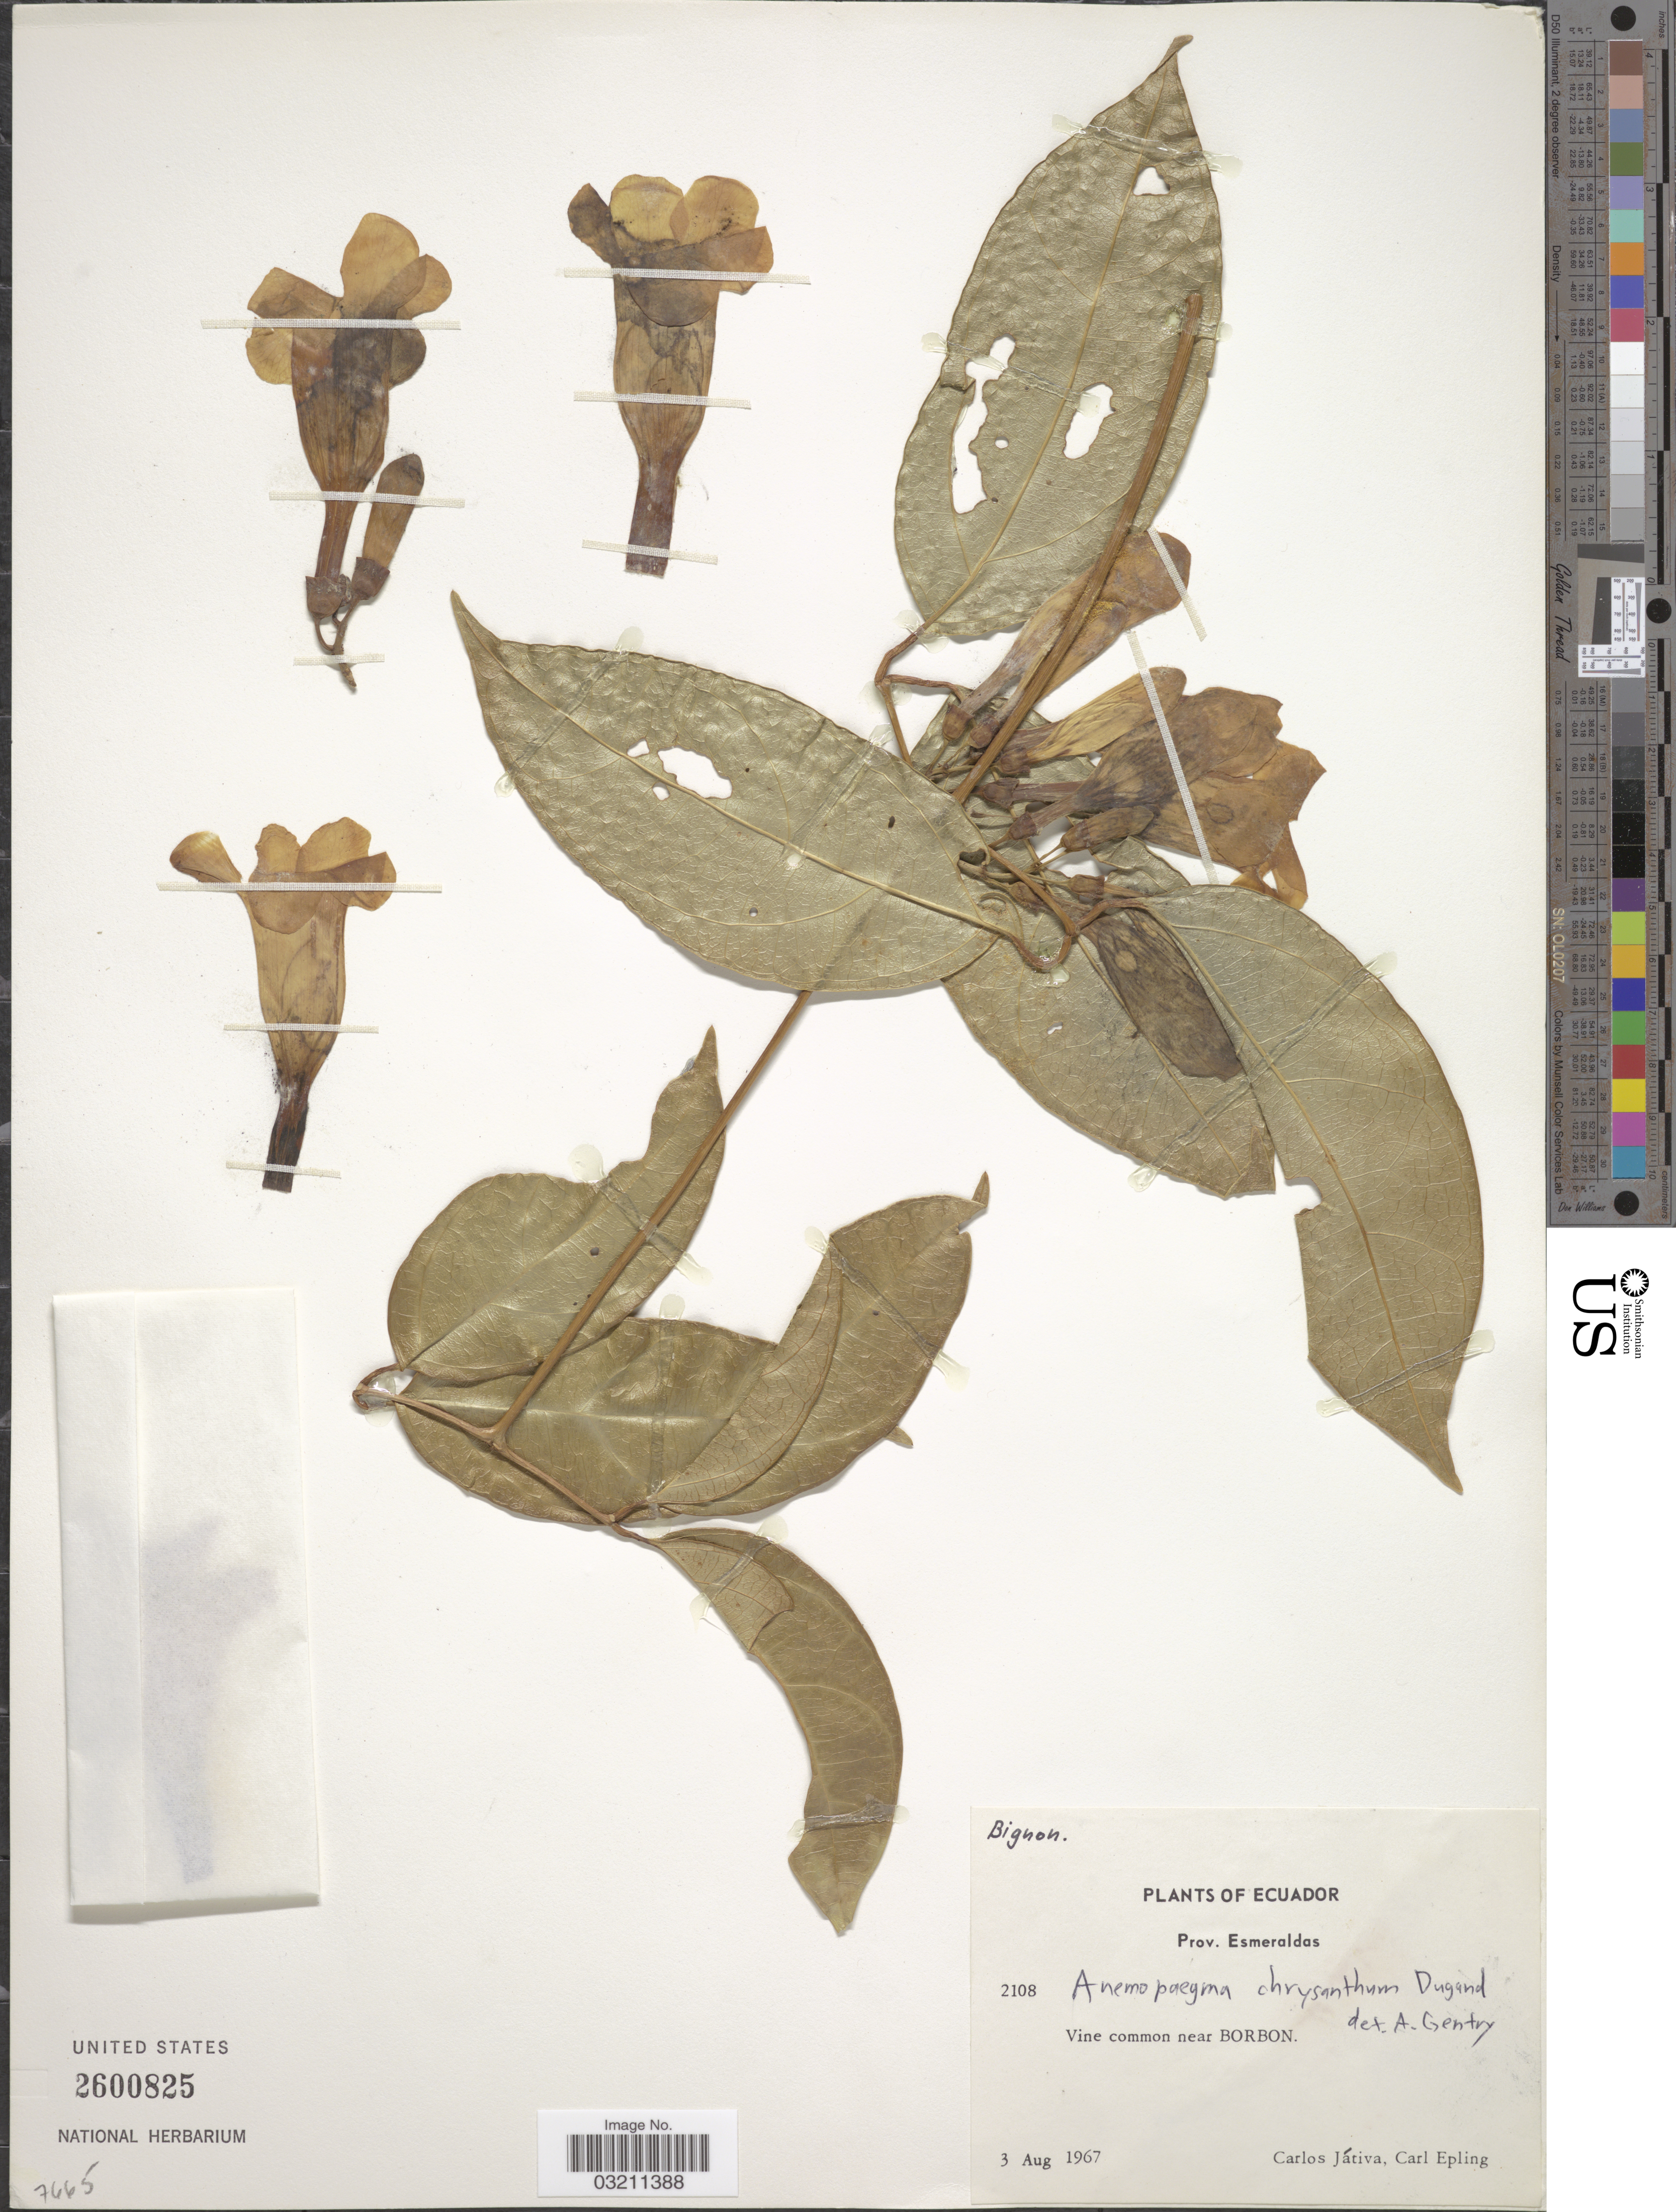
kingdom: Plantae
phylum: Tracheophyta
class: Magnoliopsida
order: Lamiales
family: Bignoniaceae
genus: Anemopaegma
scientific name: Anemopaegma chrysanthum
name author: Dugand G.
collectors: C. D. Játiva & C. C. Epling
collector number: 2108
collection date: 1967-08-03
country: Ecuador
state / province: Esmeraldas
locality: Near Borbon.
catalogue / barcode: US 2600825